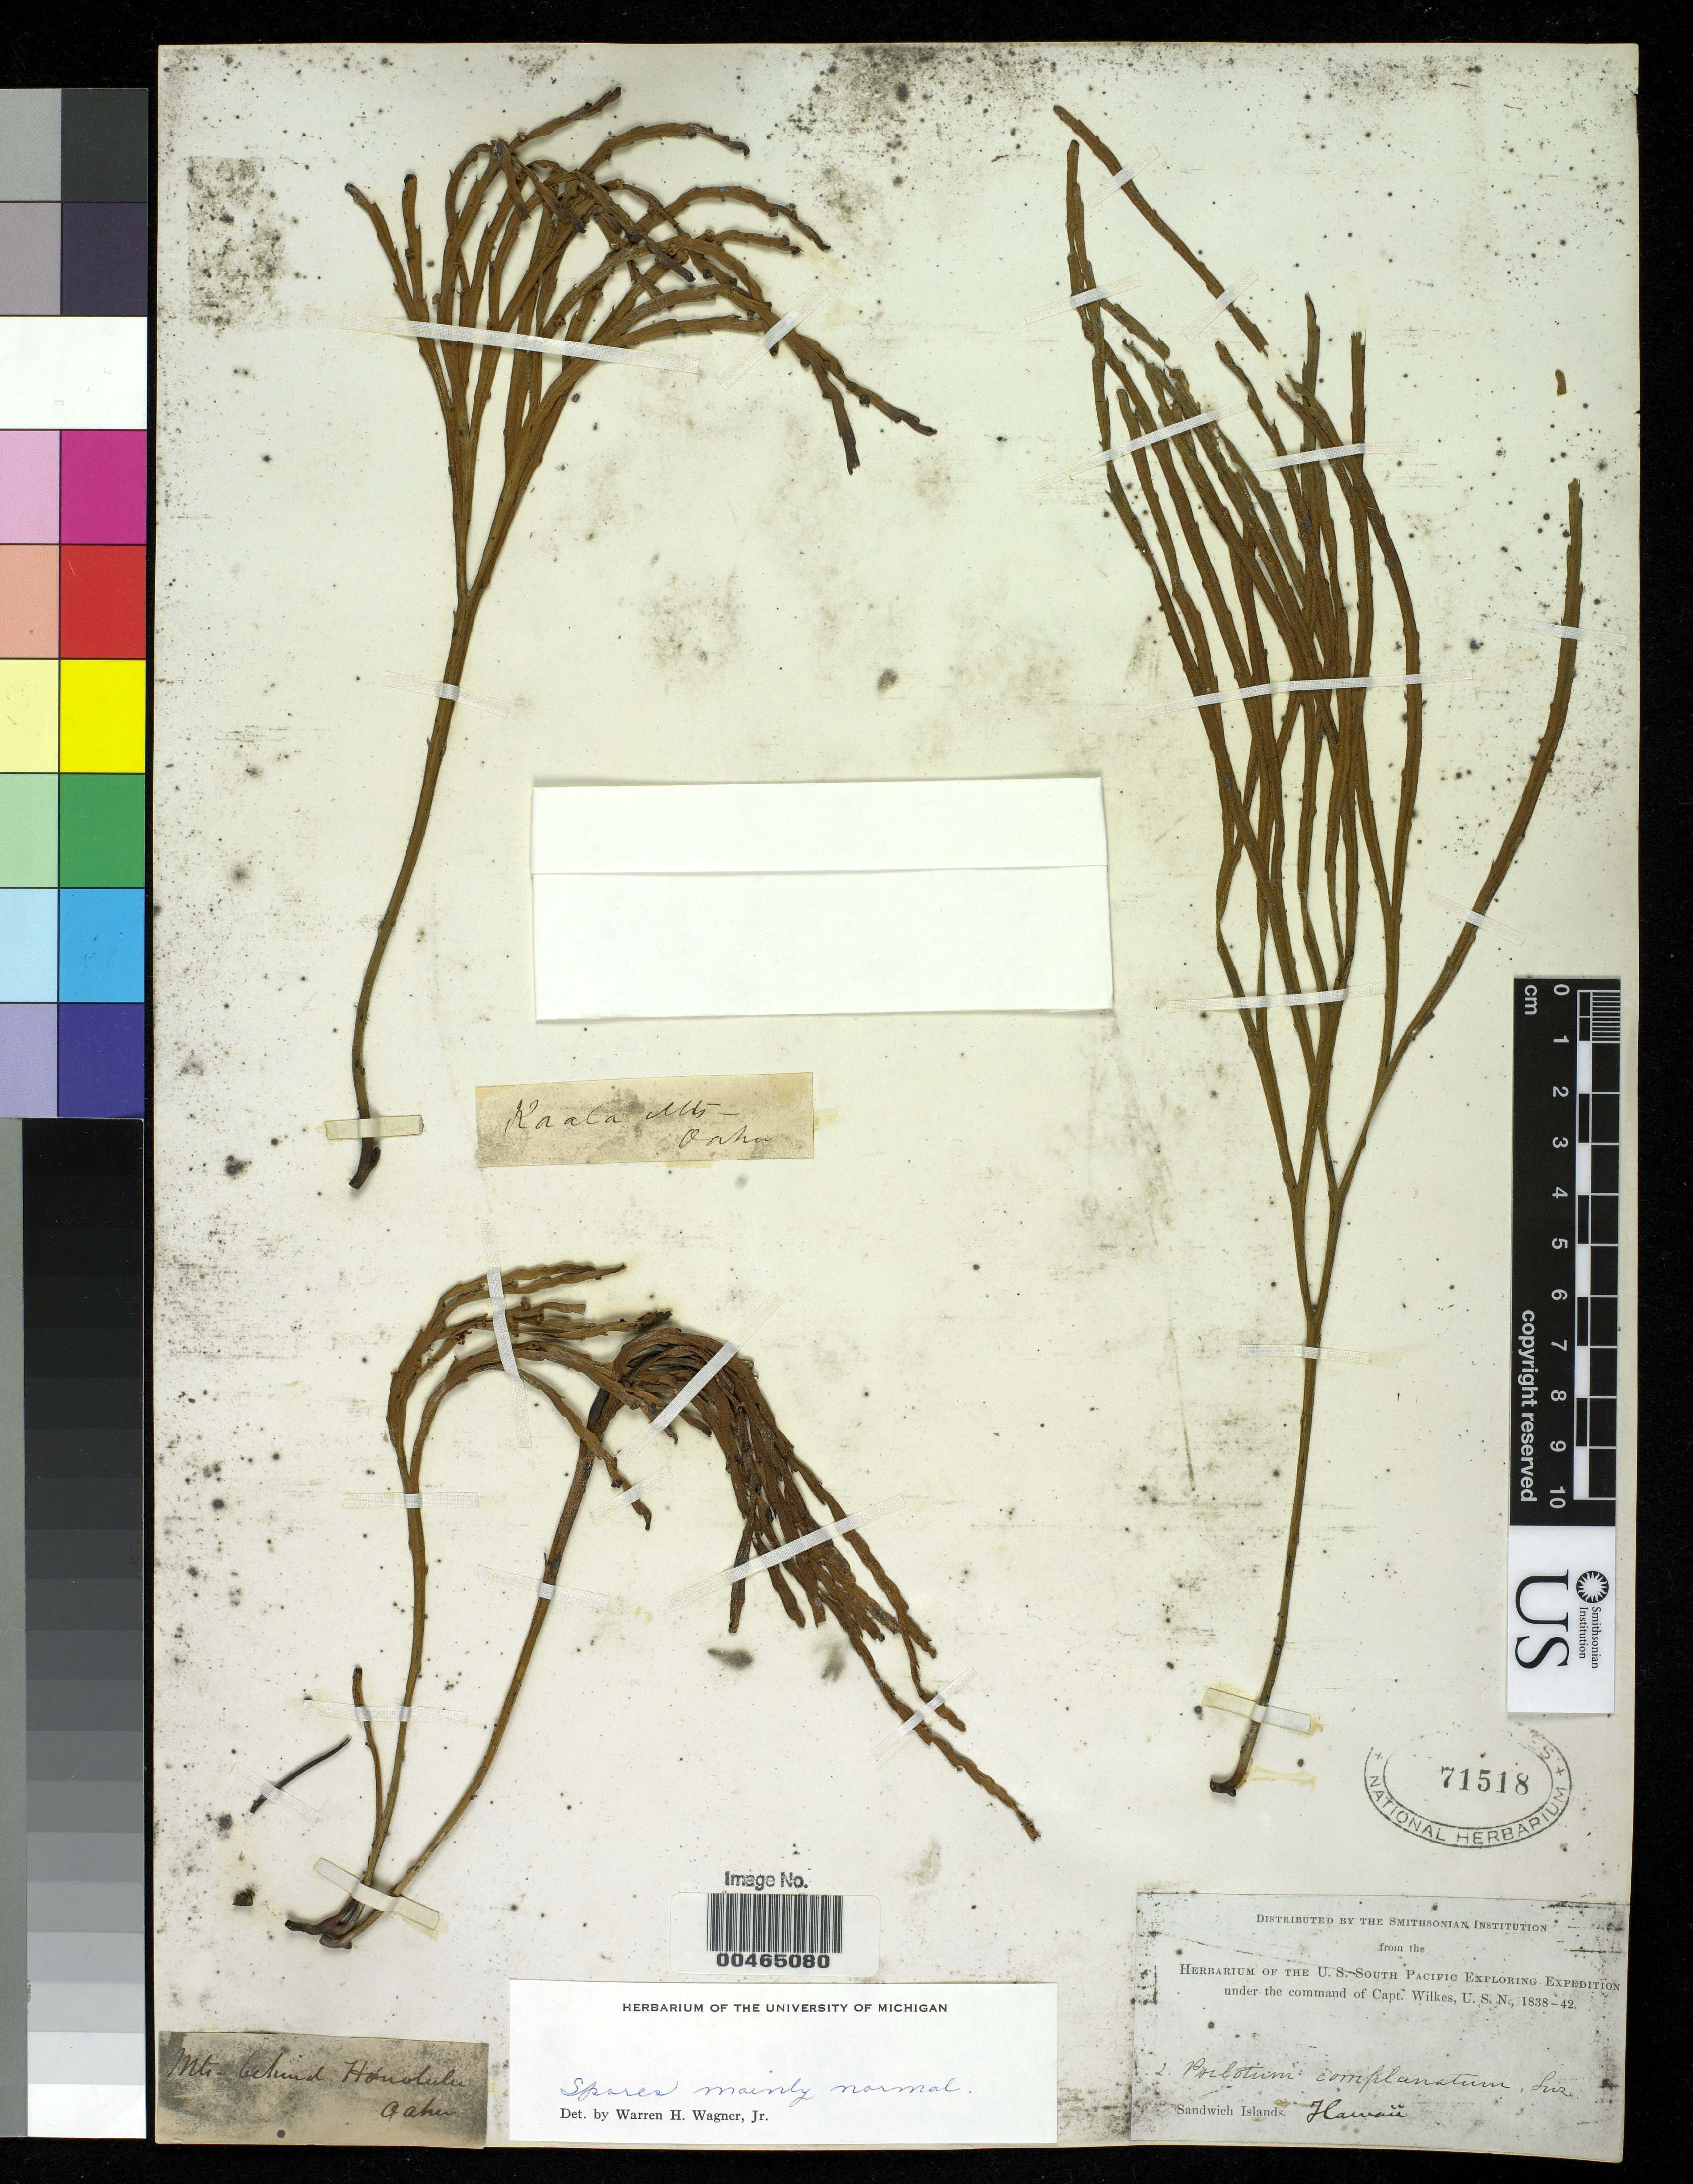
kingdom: Plantae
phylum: Tracheophyta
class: Polypodiopsida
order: Psilotales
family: Psilotaceae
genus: Psilotum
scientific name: Psilotum complanatum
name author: Sw.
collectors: Wilkes Explor. Exped.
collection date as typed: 1838 to -- --- 1842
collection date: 1838/1842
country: United States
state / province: Hawaii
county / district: Honolulu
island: Oahu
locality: Sandwich Islands, Hawaii, Oahu-mixed collection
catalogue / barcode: US 71518